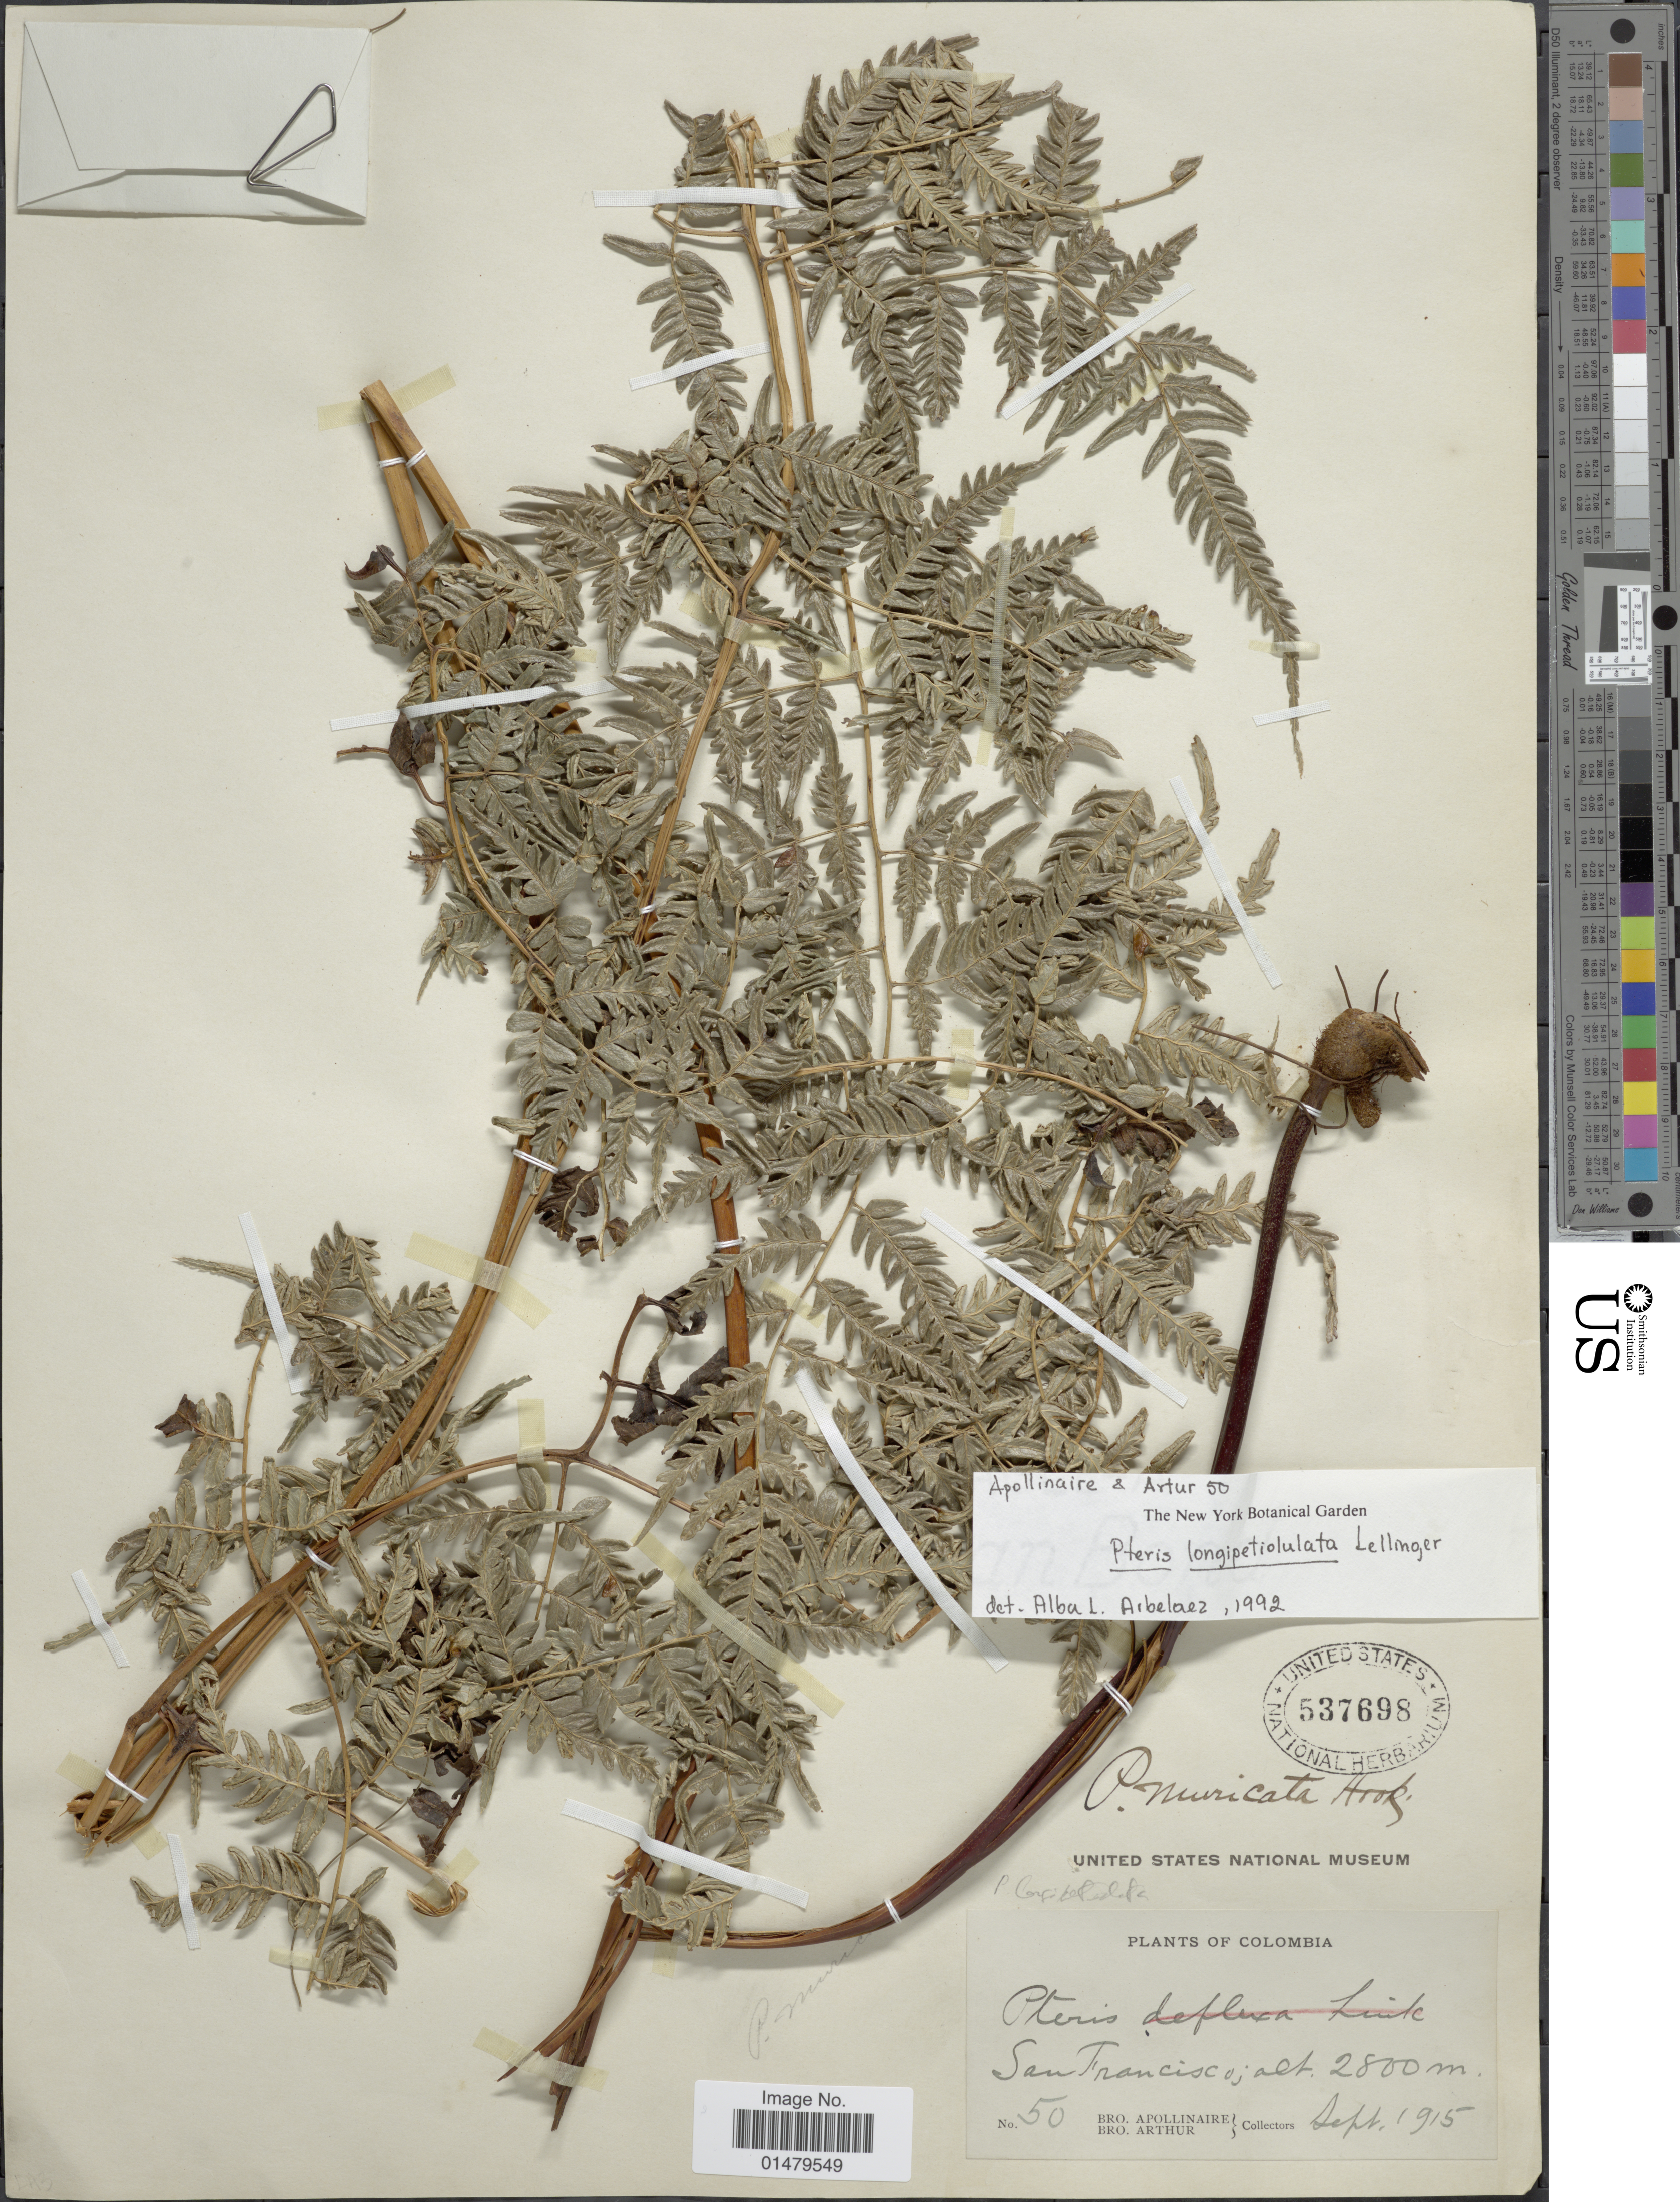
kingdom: Plantae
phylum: Tracheophyta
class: Polypodiopsida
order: Polypodiales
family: Pteridaceae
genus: Pteris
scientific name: Pteris longipetiololata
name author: Lellinger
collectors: Bro. Apollinaire & Bro. Arthur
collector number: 50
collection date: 1915-09-01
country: Colombia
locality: San Francisco.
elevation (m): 2800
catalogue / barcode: US 537698